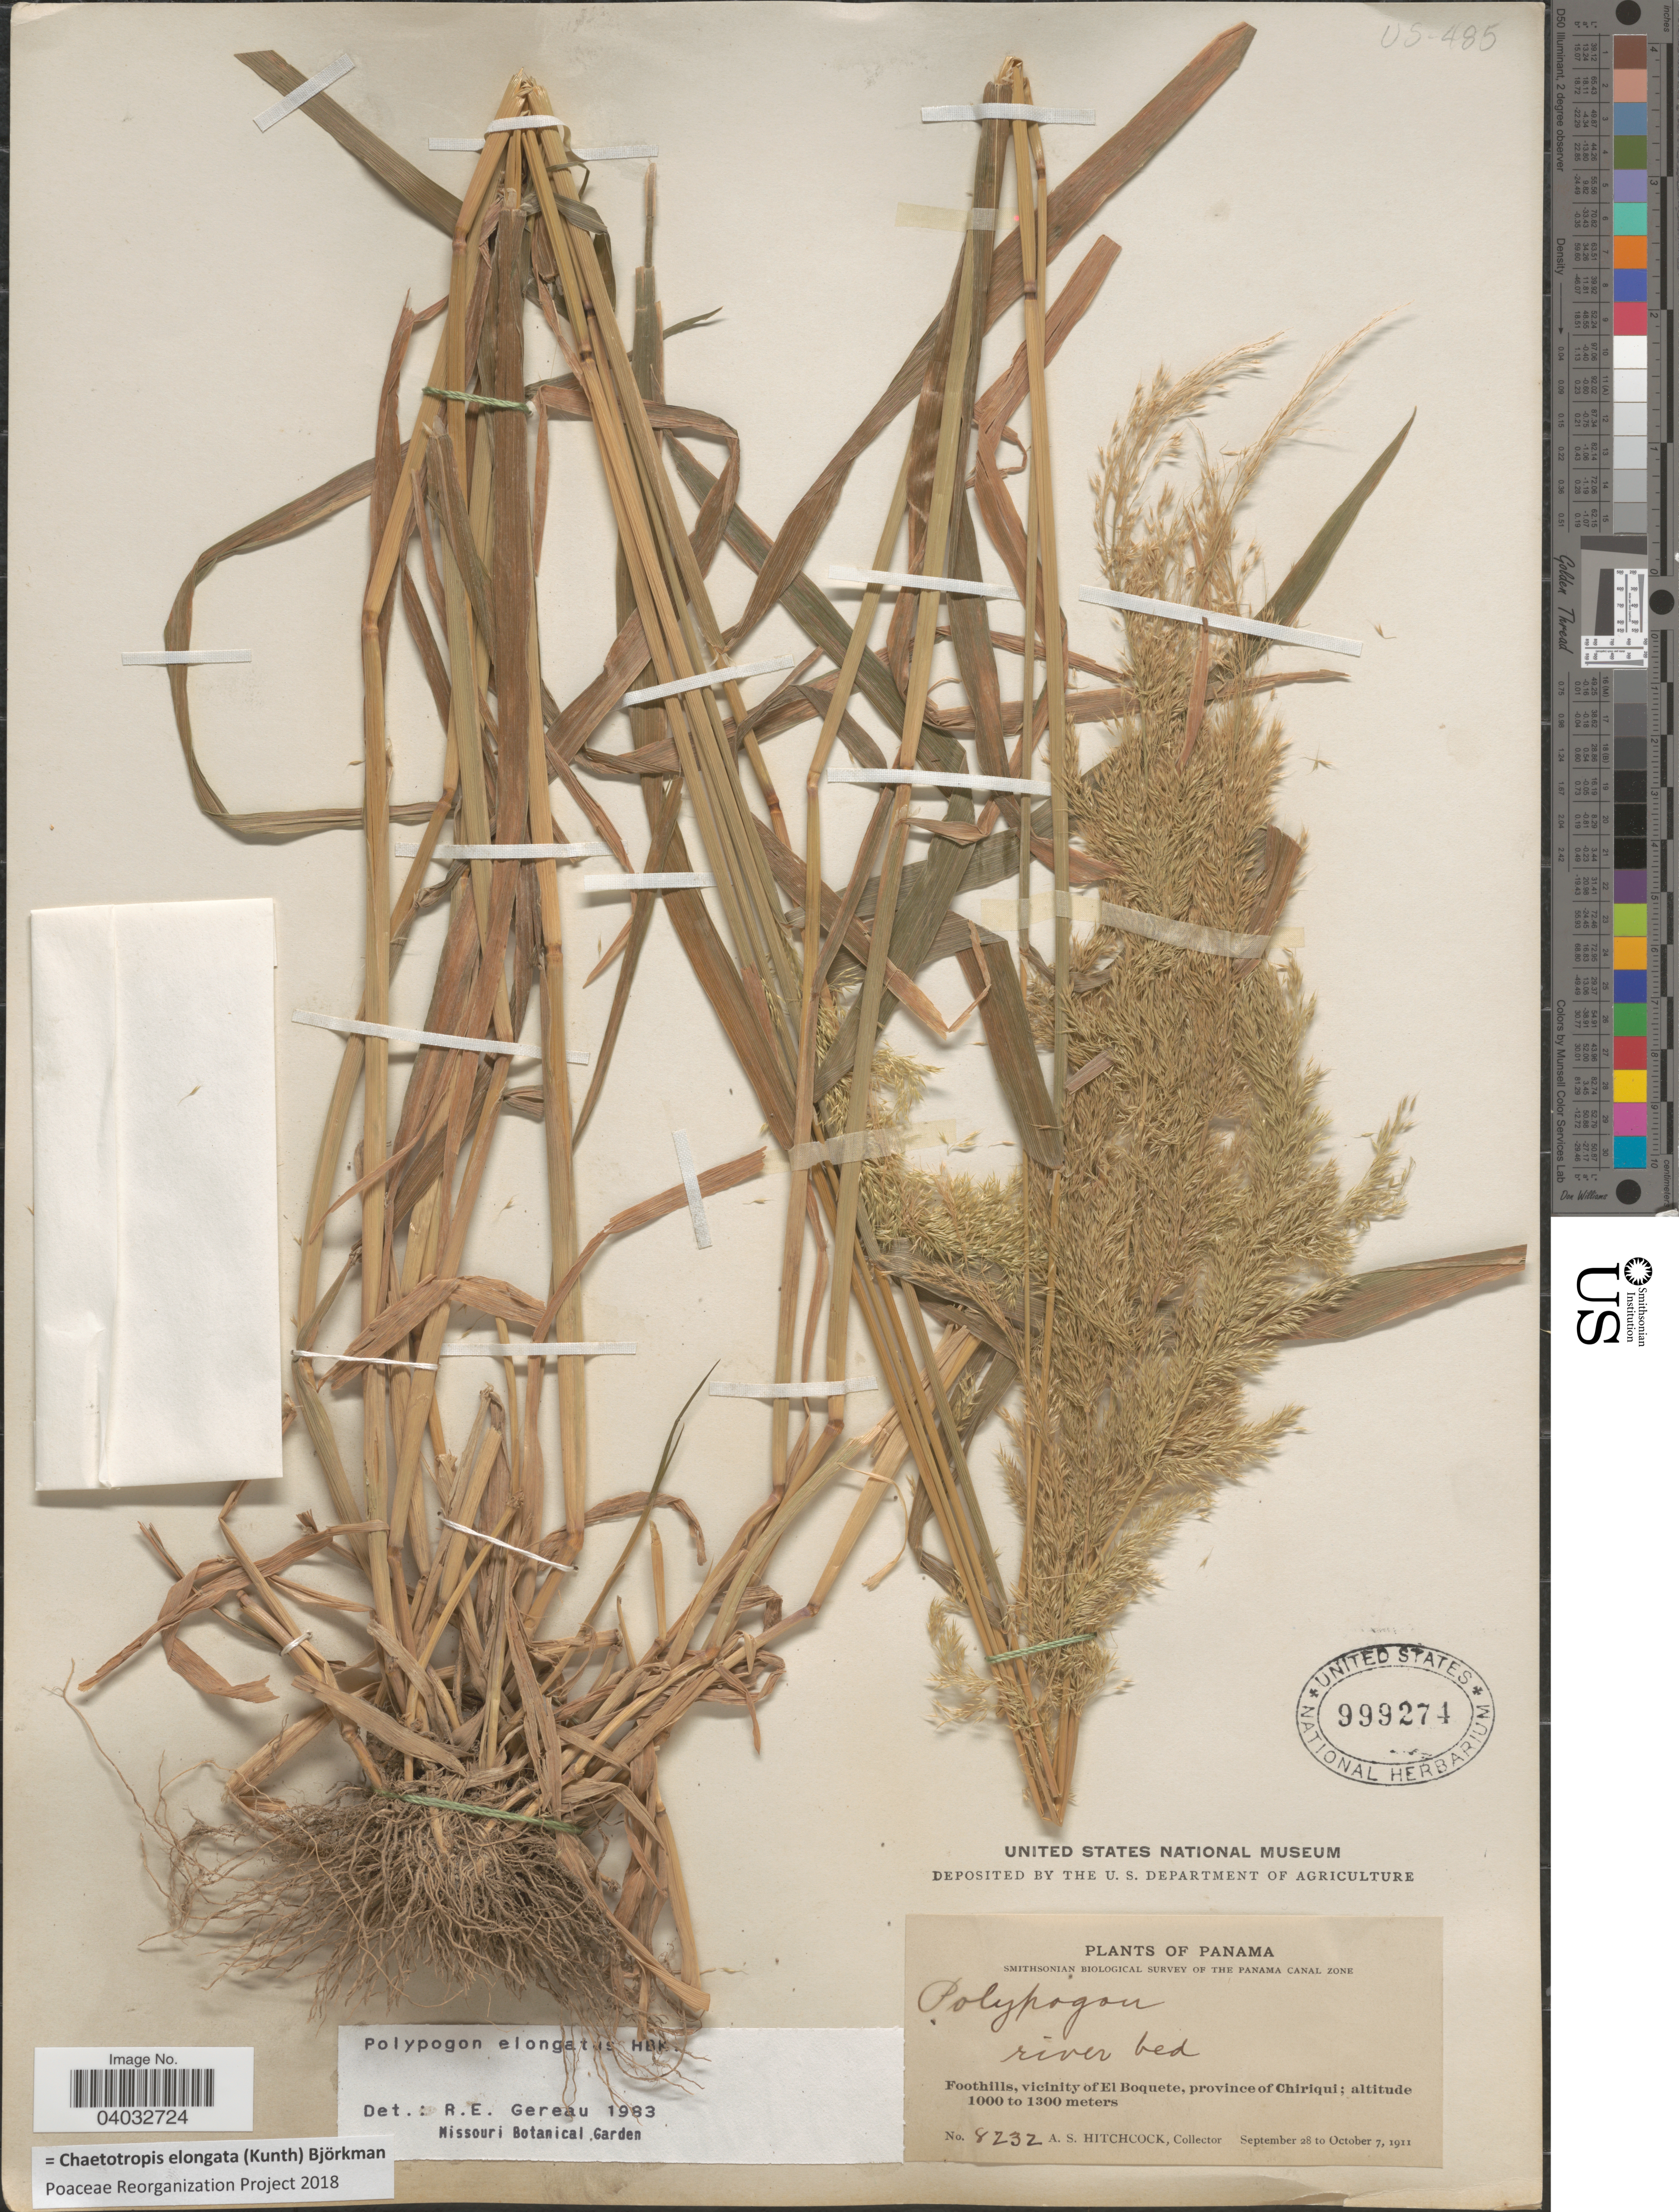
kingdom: Plantae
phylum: Tracheophyta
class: Liliopsida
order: Poales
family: Poaceae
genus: Chaetotropis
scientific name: Chaetotropis elongata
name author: (Kunth) Björkman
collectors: A. S. Hitchcock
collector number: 8232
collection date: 1911-09-28/1911-10-07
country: Panama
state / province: Chiriqui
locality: Panama Canal Zone. Foothills, vicinity of El Boquete.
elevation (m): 1000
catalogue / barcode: US 999274